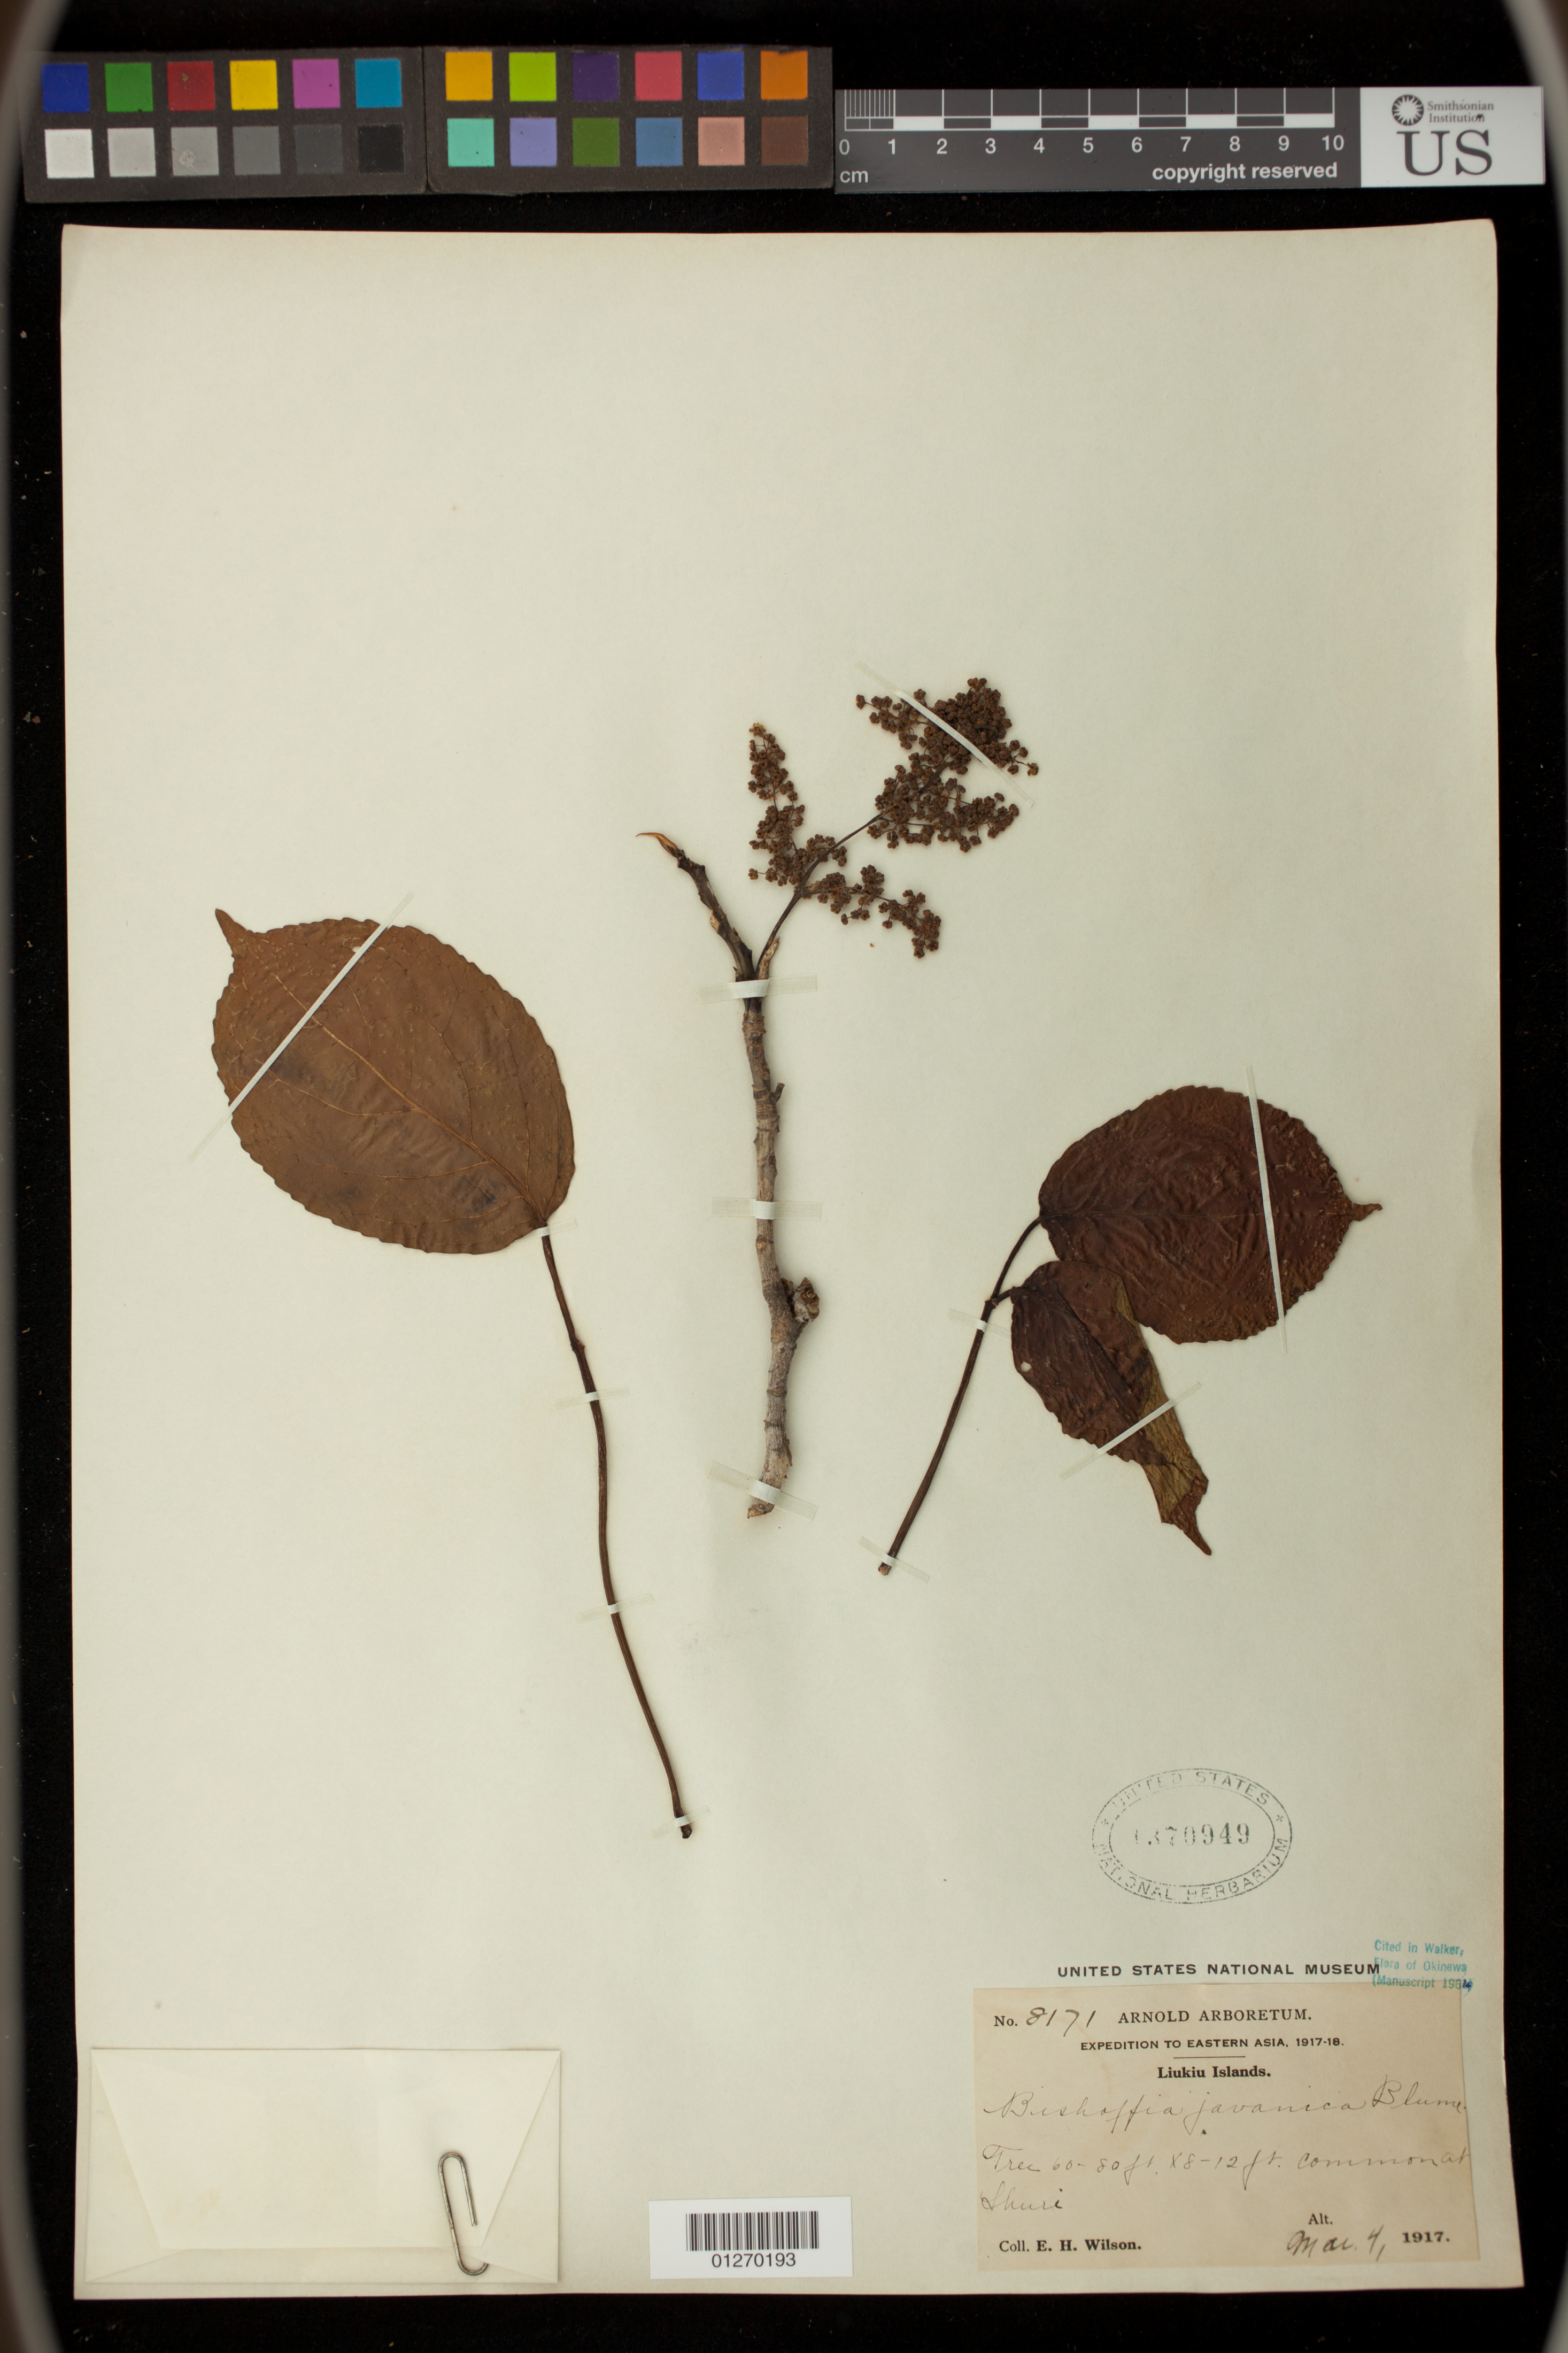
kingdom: Plantae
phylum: Tracheophyta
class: Magnoliopsida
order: Malpighiales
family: Phyllanthaceae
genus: Bischofia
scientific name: Bischofia javanica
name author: Blume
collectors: E. Wilson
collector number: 8171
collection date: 1917-03-04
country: Japan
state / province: Okinawa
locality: Liukiu Islands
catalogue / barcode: US 1370949